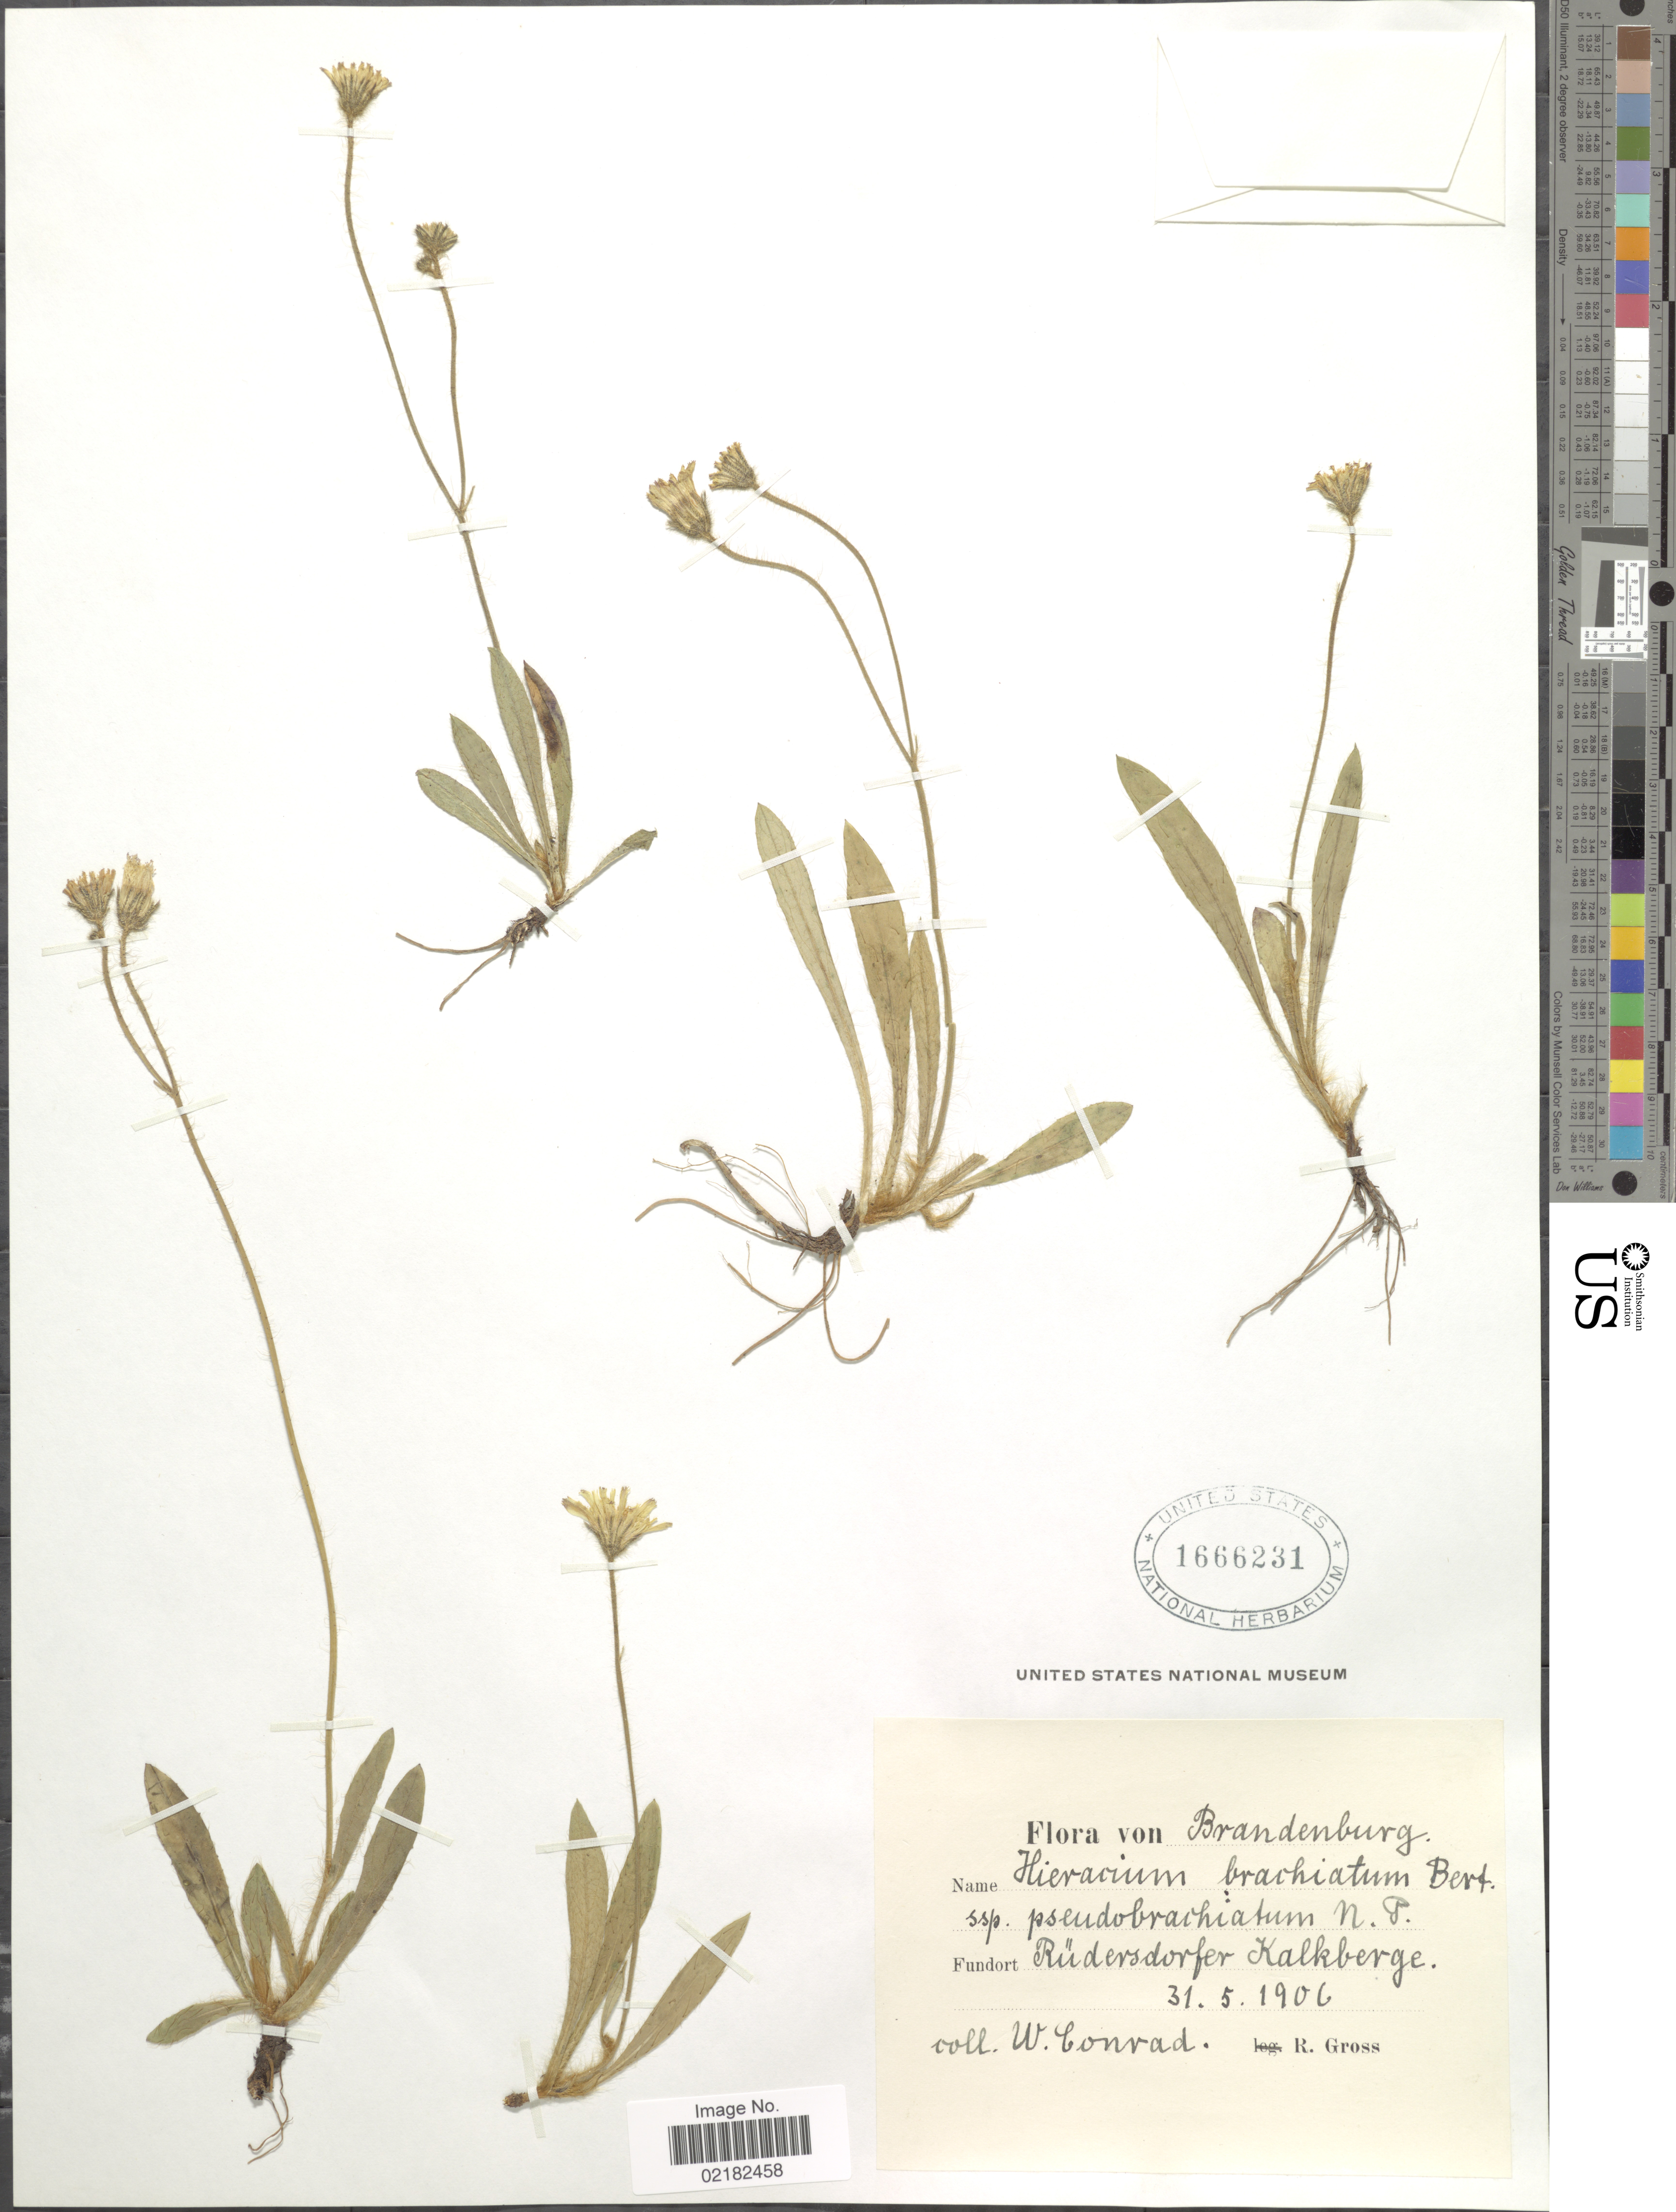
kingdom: Plantae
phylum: Tracheophyta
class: Magnoliopsida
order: Asterales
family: Asteraceae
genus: Pilosella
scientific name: Pilosella brachiata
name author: (DC.) F.W. Schultz & Sch. Bip.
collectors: W. Conrad & R. Gross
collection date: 1906-05-31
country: Germany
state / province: Brandenburg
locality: Rudersdorfer Kalkberge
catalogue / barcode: US 1666231